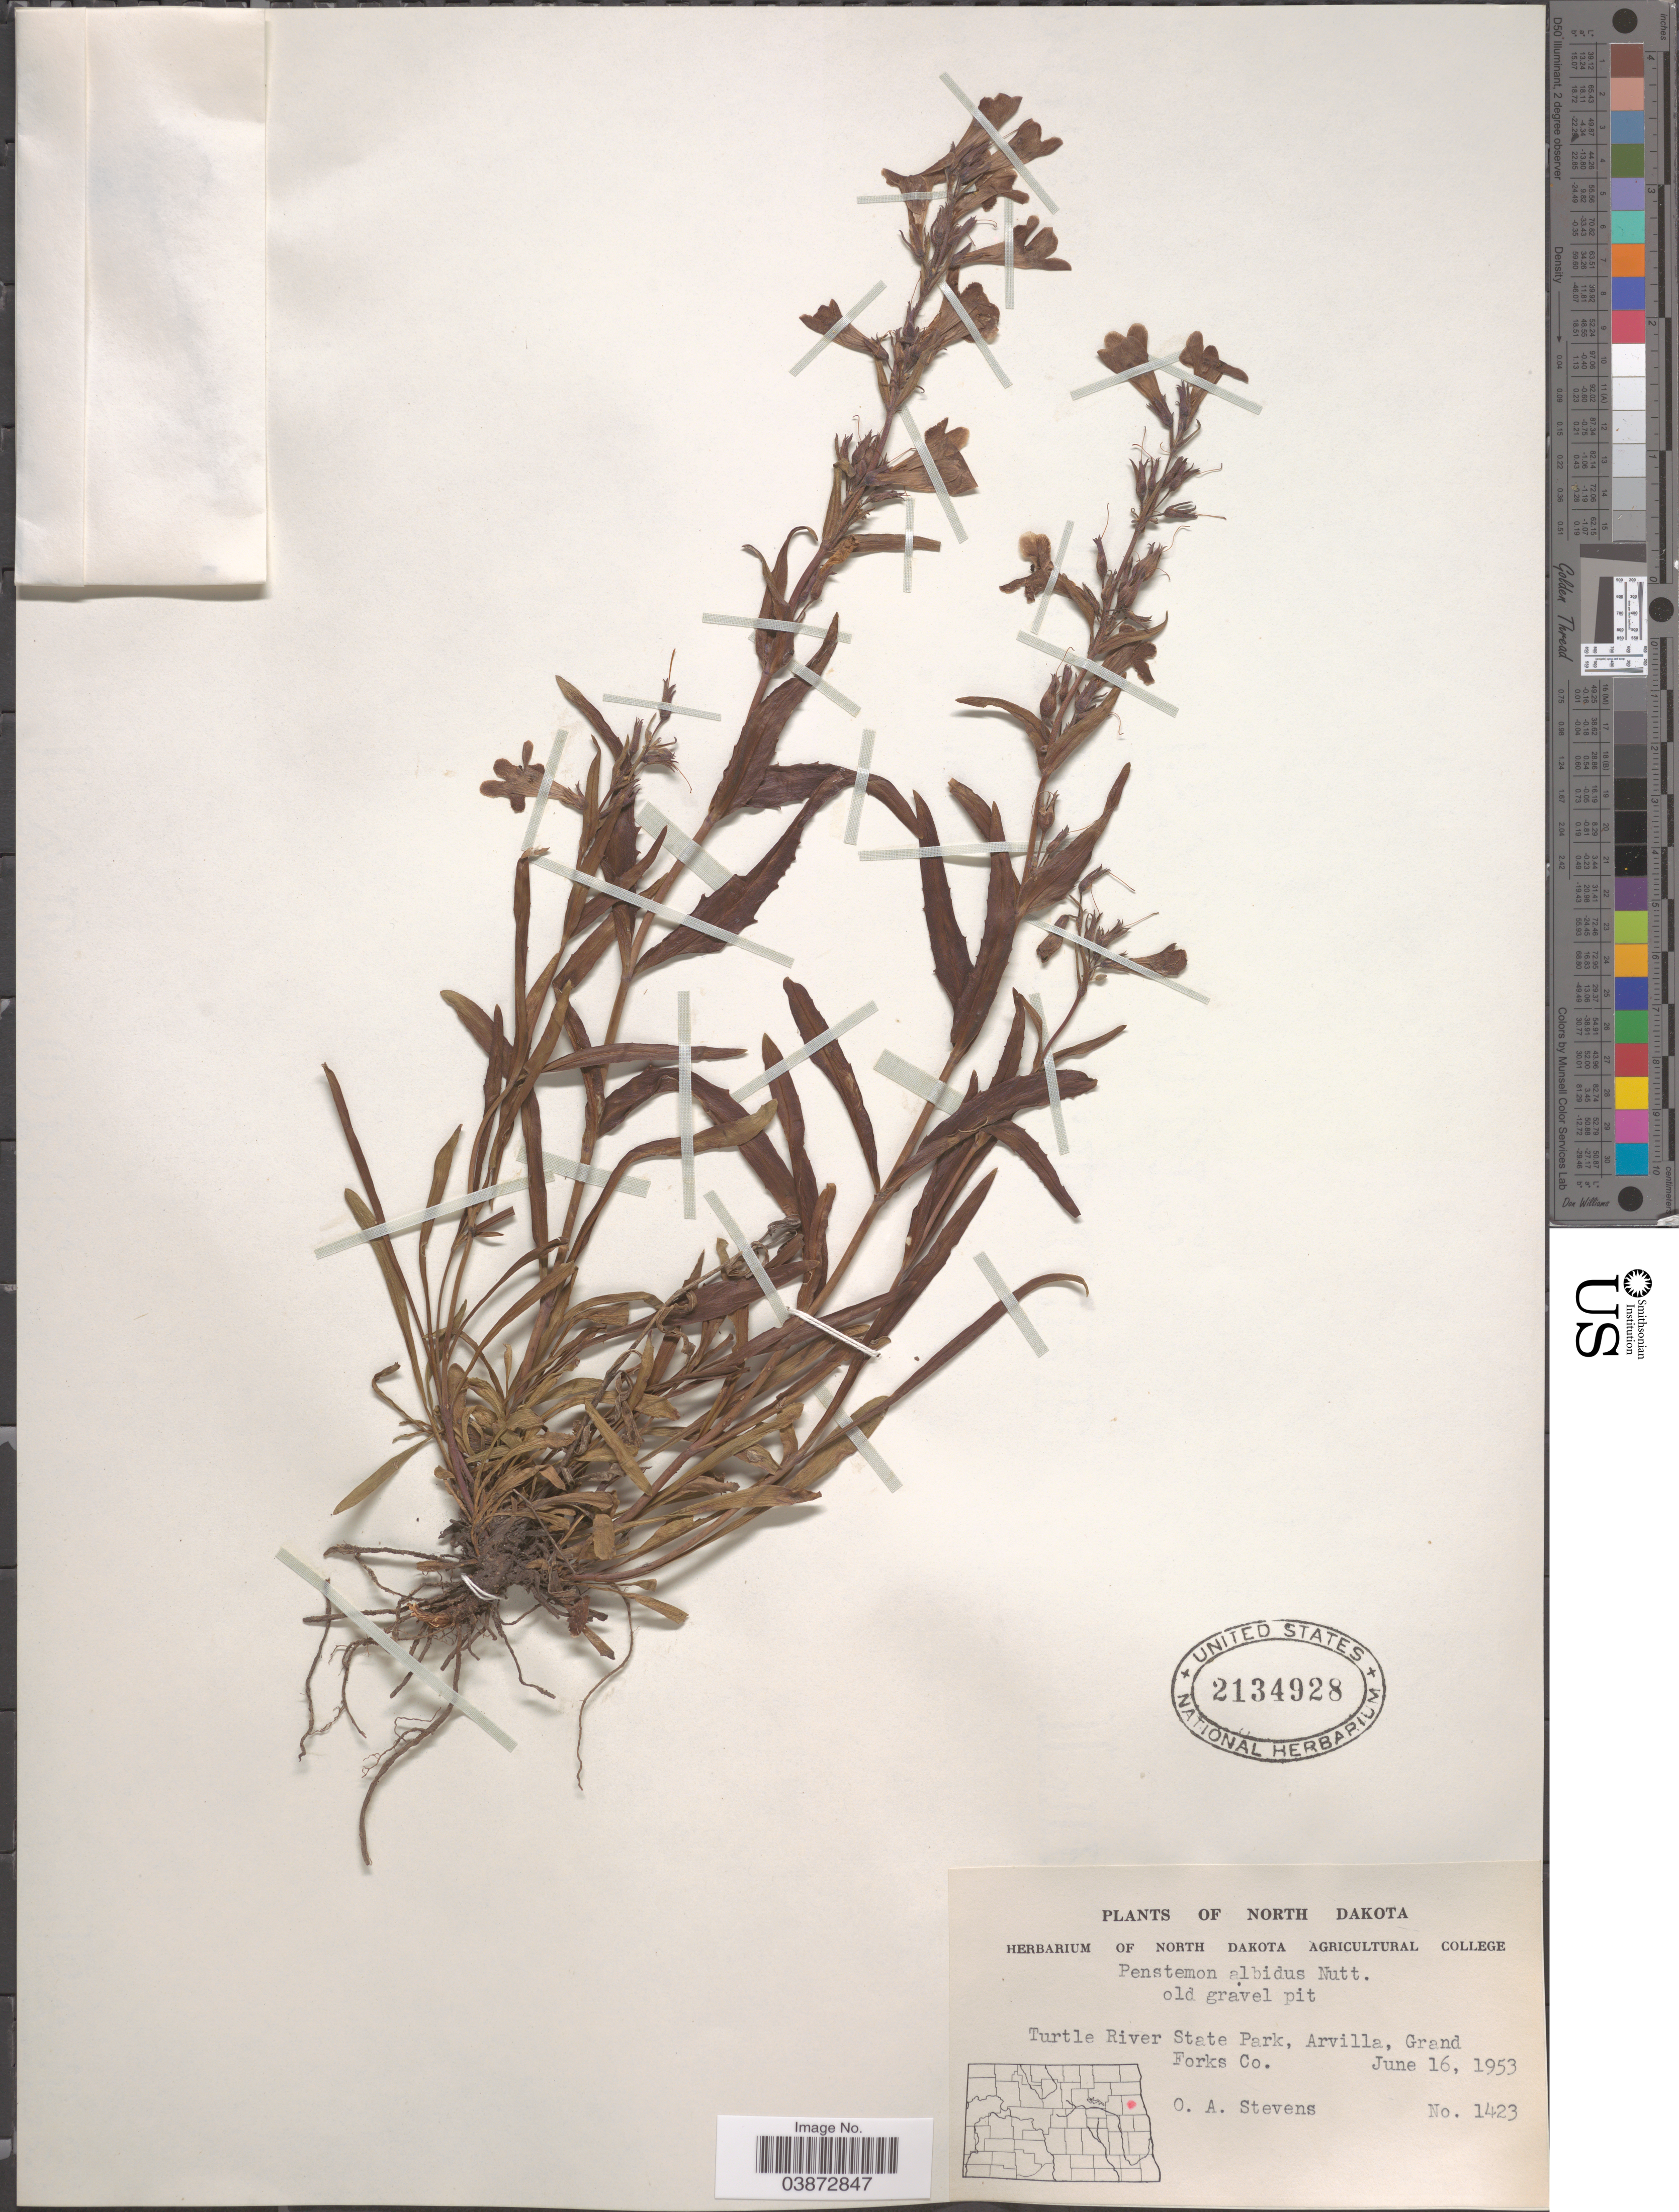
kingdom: Plantae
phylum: Tracheophyta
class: Magnoliopsida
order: Lamiales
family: Plantaginaceae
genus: Penstemon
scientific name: Penstemon albidus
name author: Nutt.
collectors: O. A. Stevens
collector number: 1423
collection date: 1953-06-16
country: United States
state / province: North Dakota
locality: Turtle River State Park, Arvilla, Grand Forks Co.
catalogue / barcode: US 2134928